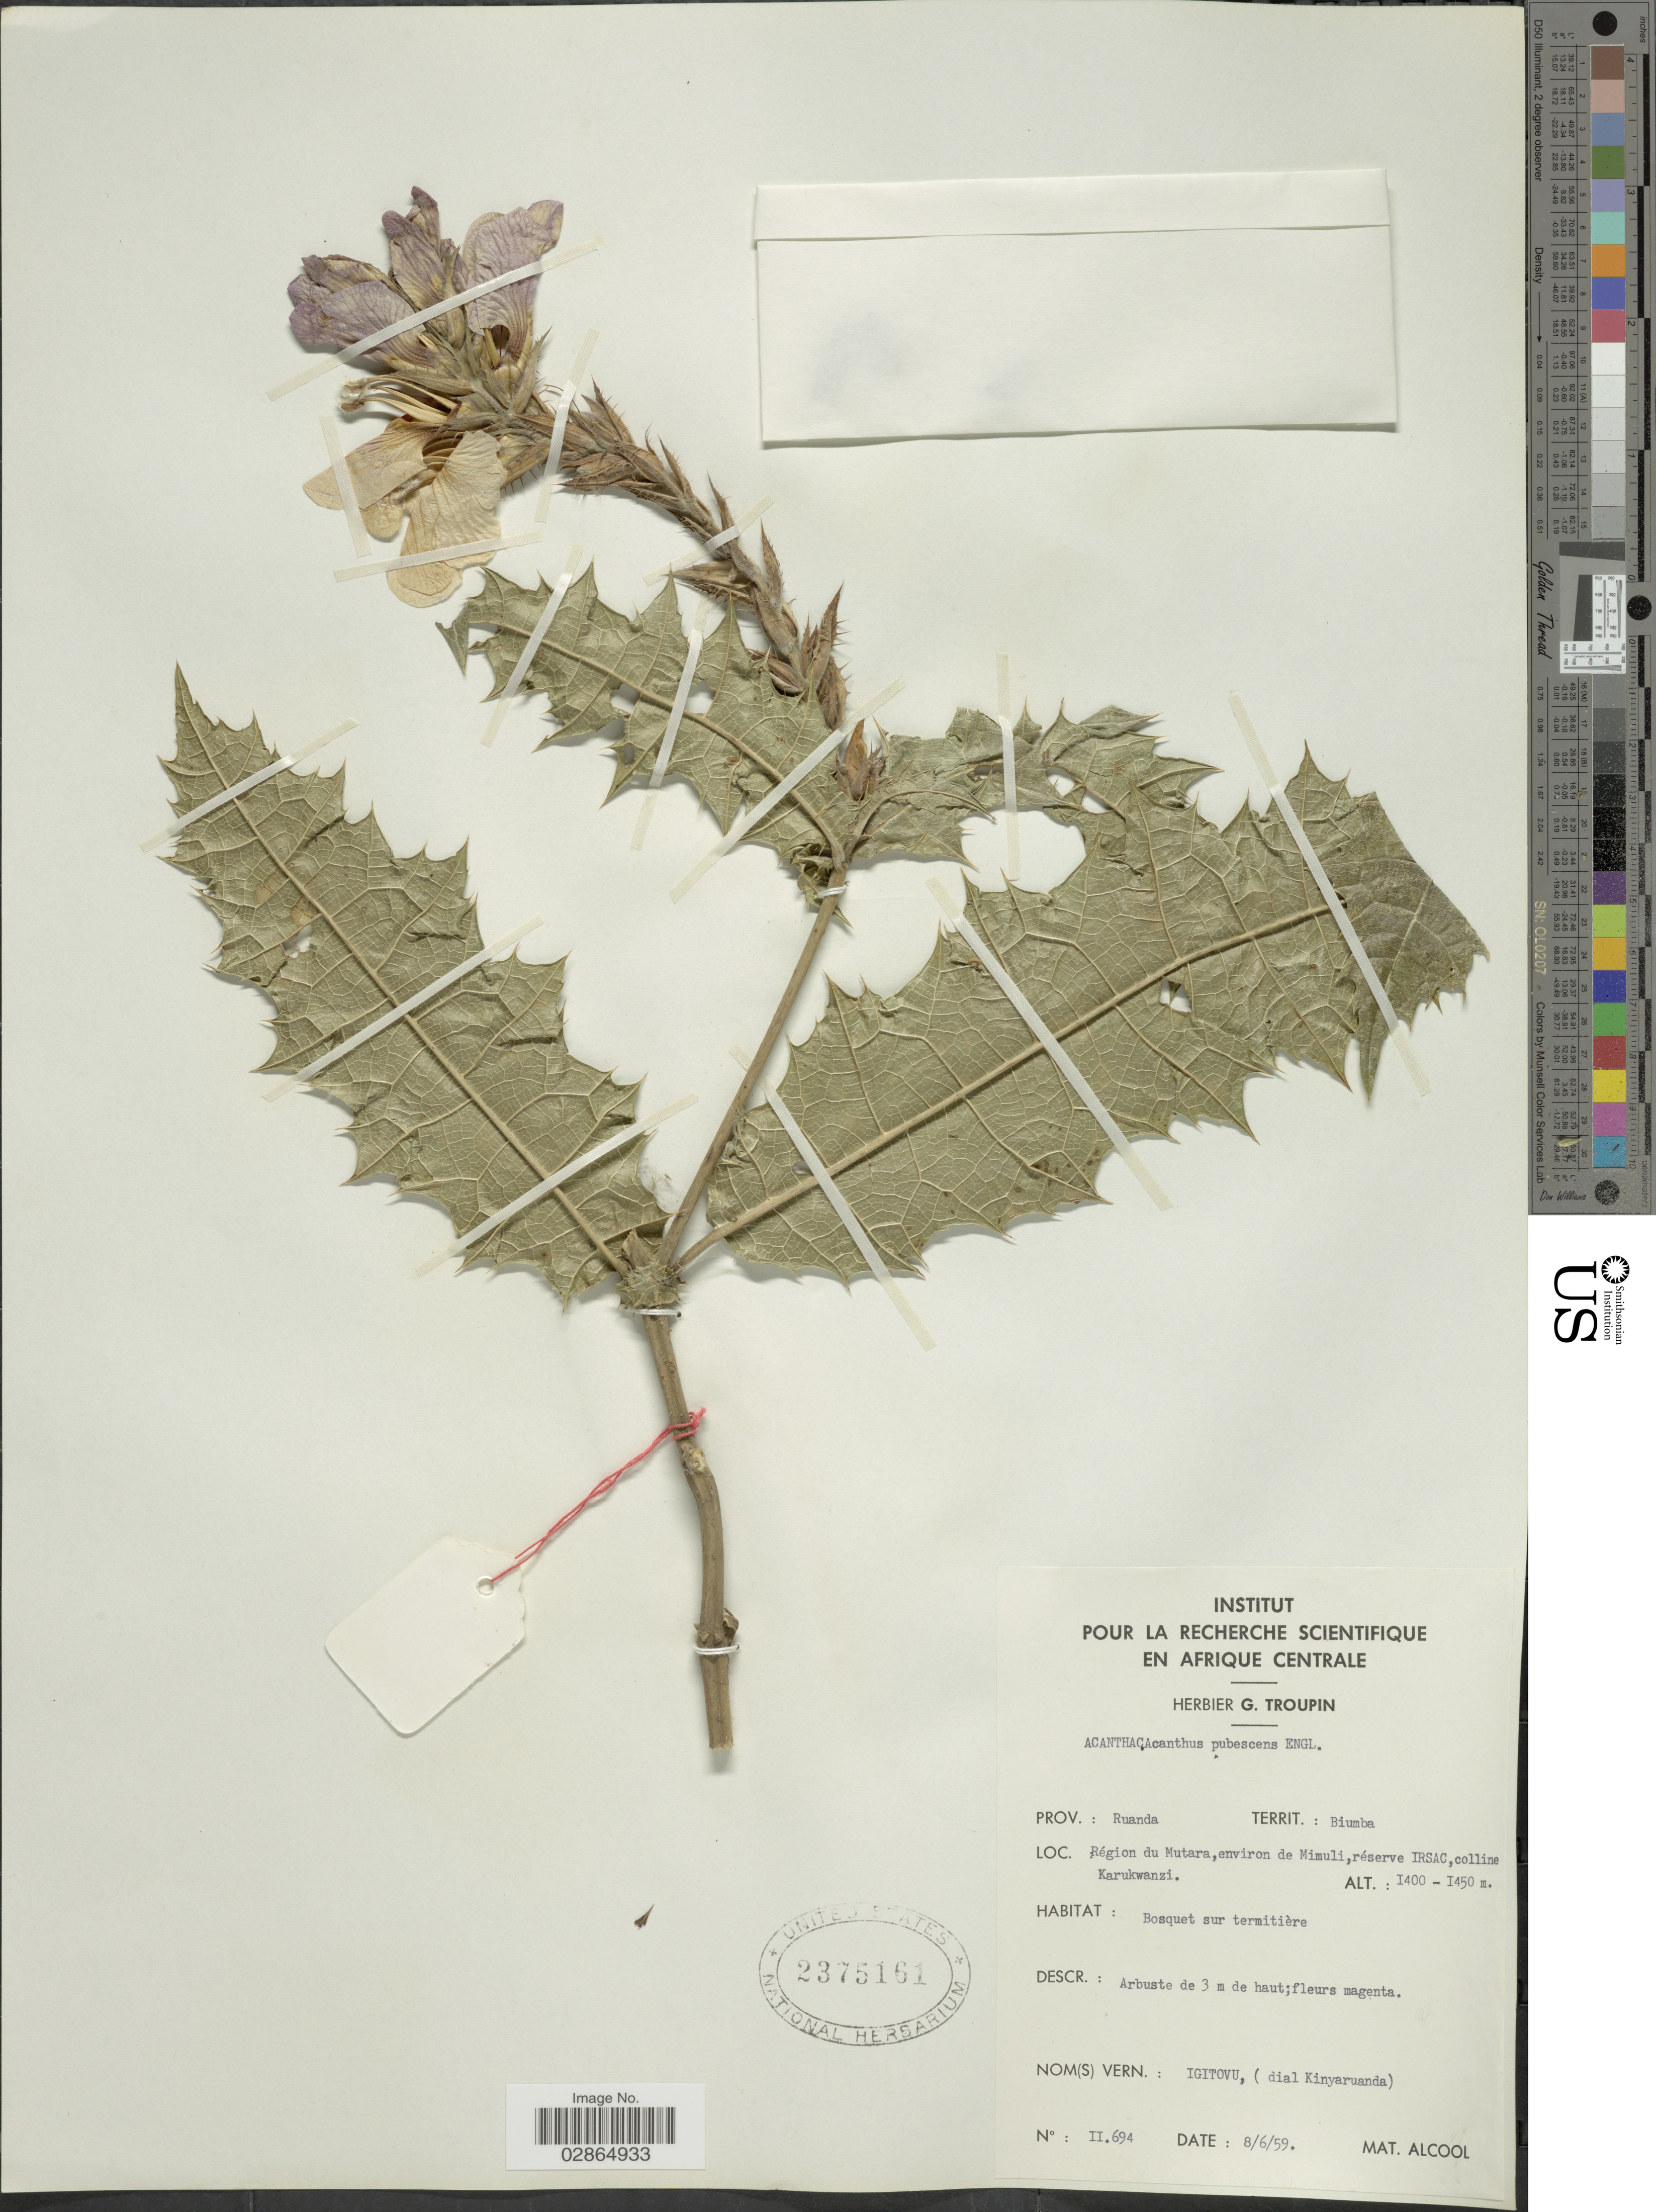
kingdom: Plantae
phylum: Tracheophyta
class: Magnoliopsida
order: Lamiales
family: Acanthaceae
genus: Acanthus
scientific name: Acanthus polystachius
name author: Delile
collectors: ex herb. G. Troupin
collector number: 11694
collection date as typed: Transcribed d/m/y: 8/6/59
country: Rwanda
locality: Prov.: Ruanda, Territ.: Biumba, Région du Mutara, environ de Mimuli, réserve IRSAC, colline Karukwanzi.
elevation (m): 1400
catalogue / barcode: US 2375161